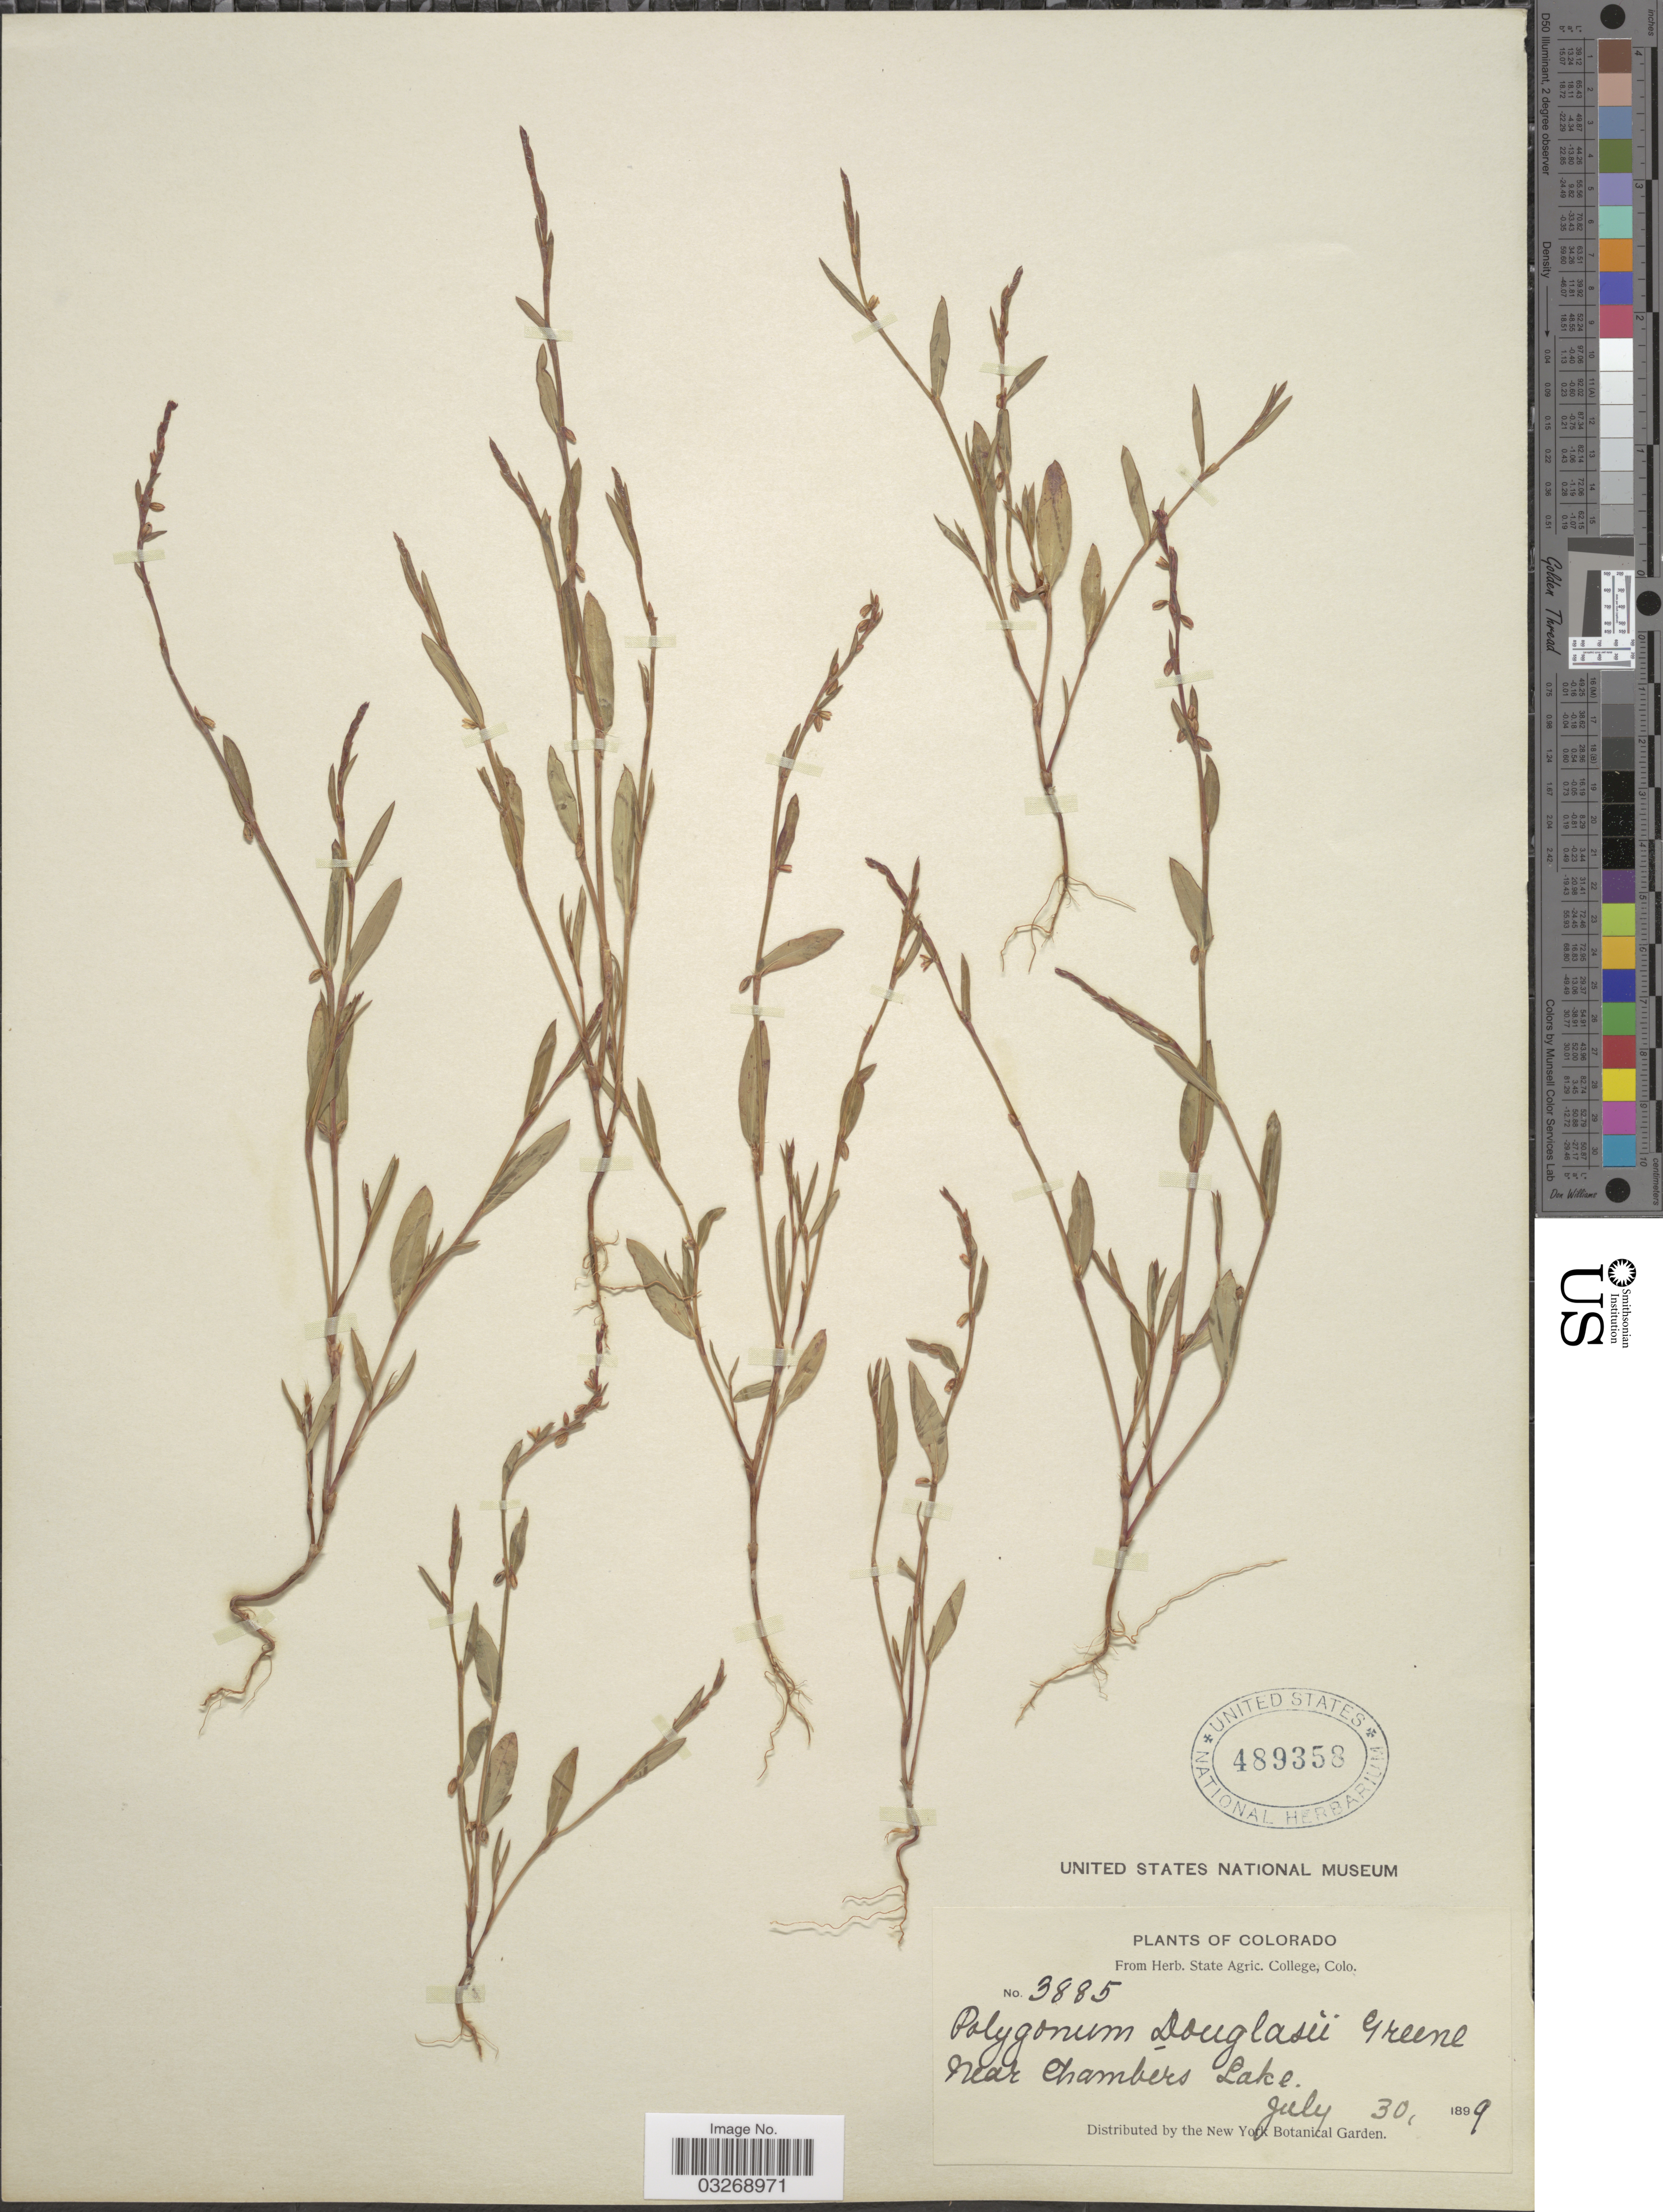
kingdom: Plantae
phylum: Tracheophyta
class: Magnoliopsida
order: Caryophyllales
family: Polygonaceae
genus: Polygonum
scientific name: Polygonum douglasii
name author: Greene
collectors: ex herb. State Agric. College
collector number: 3885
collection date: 1899-07-30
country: United States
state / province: Colorado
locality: Near Chambers Lake.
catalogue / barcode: US 489358